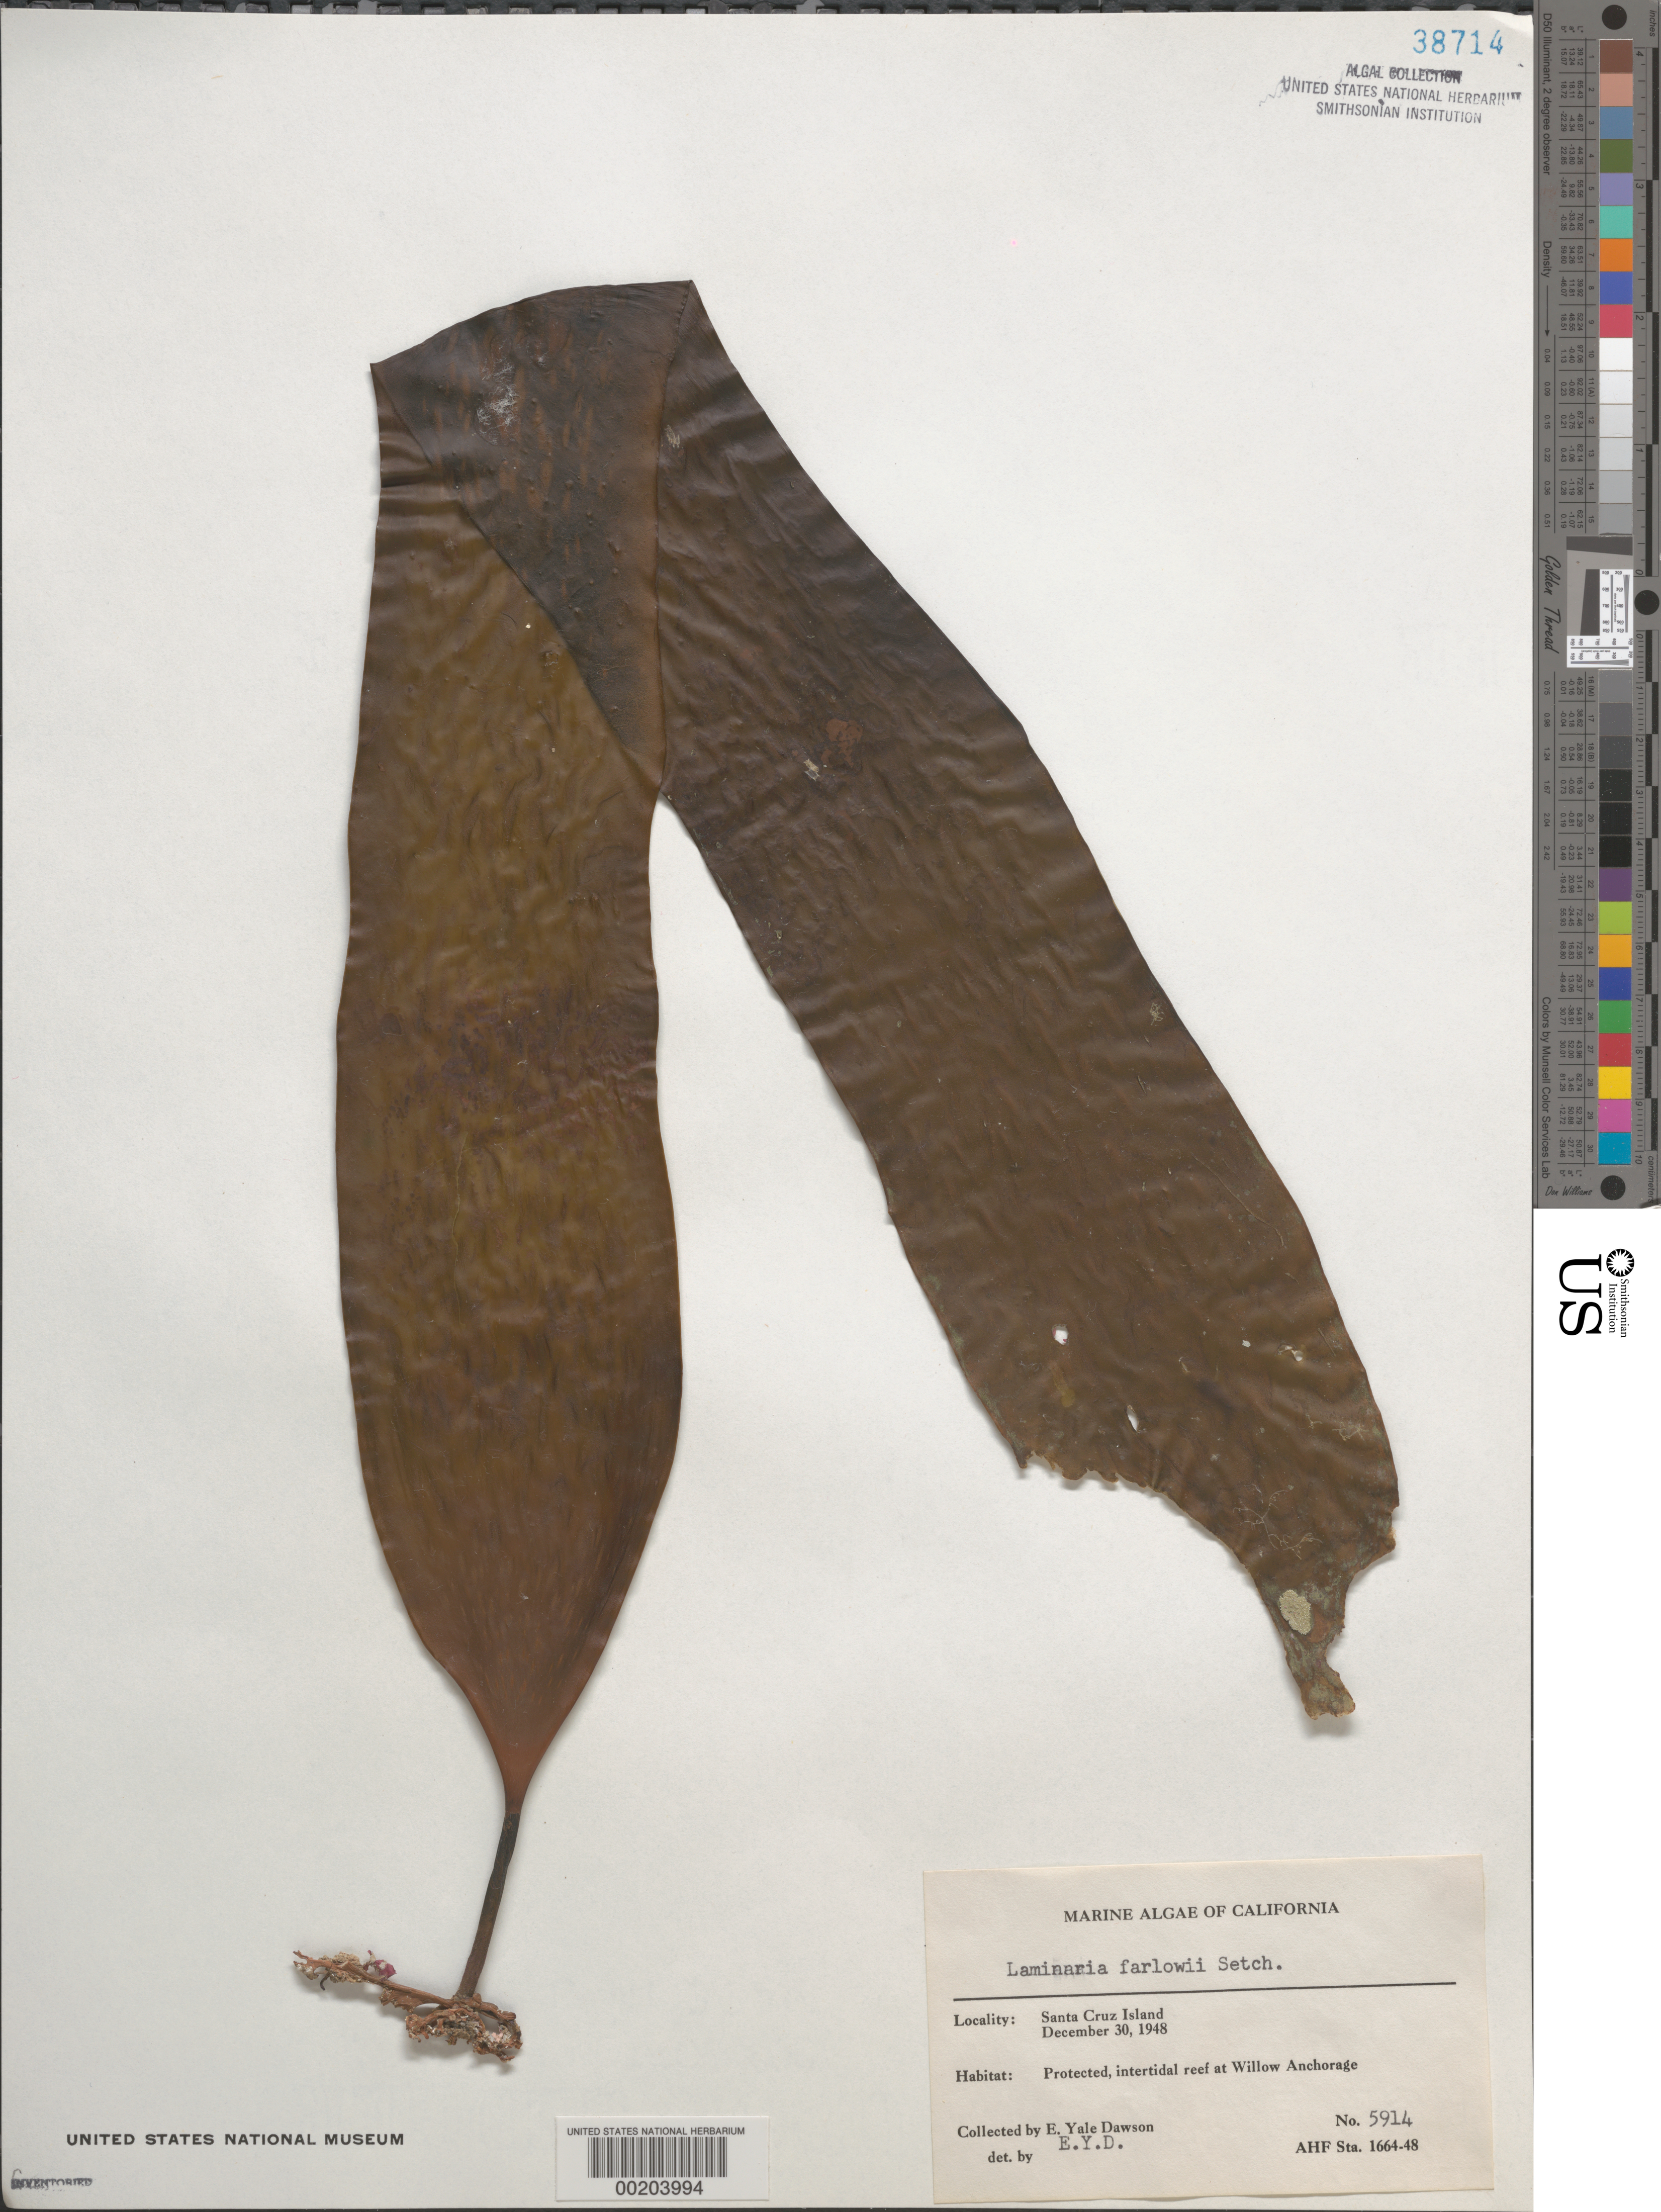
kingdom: Chromista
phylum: Ochrophyta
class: Phaeophyceae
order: Laminariales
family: Laminariaceae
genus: Laminaria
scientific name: Laminaria farlowii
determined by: Dawson, E. Y.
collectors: E. Y. Dawson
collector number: EYD 5914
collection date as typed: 30 Dec 1948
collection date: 1948-12-30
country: United States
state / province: California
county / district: Santa Barbara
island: Santa Cruz Island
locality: Willow Anchorage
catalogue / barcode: US 38714